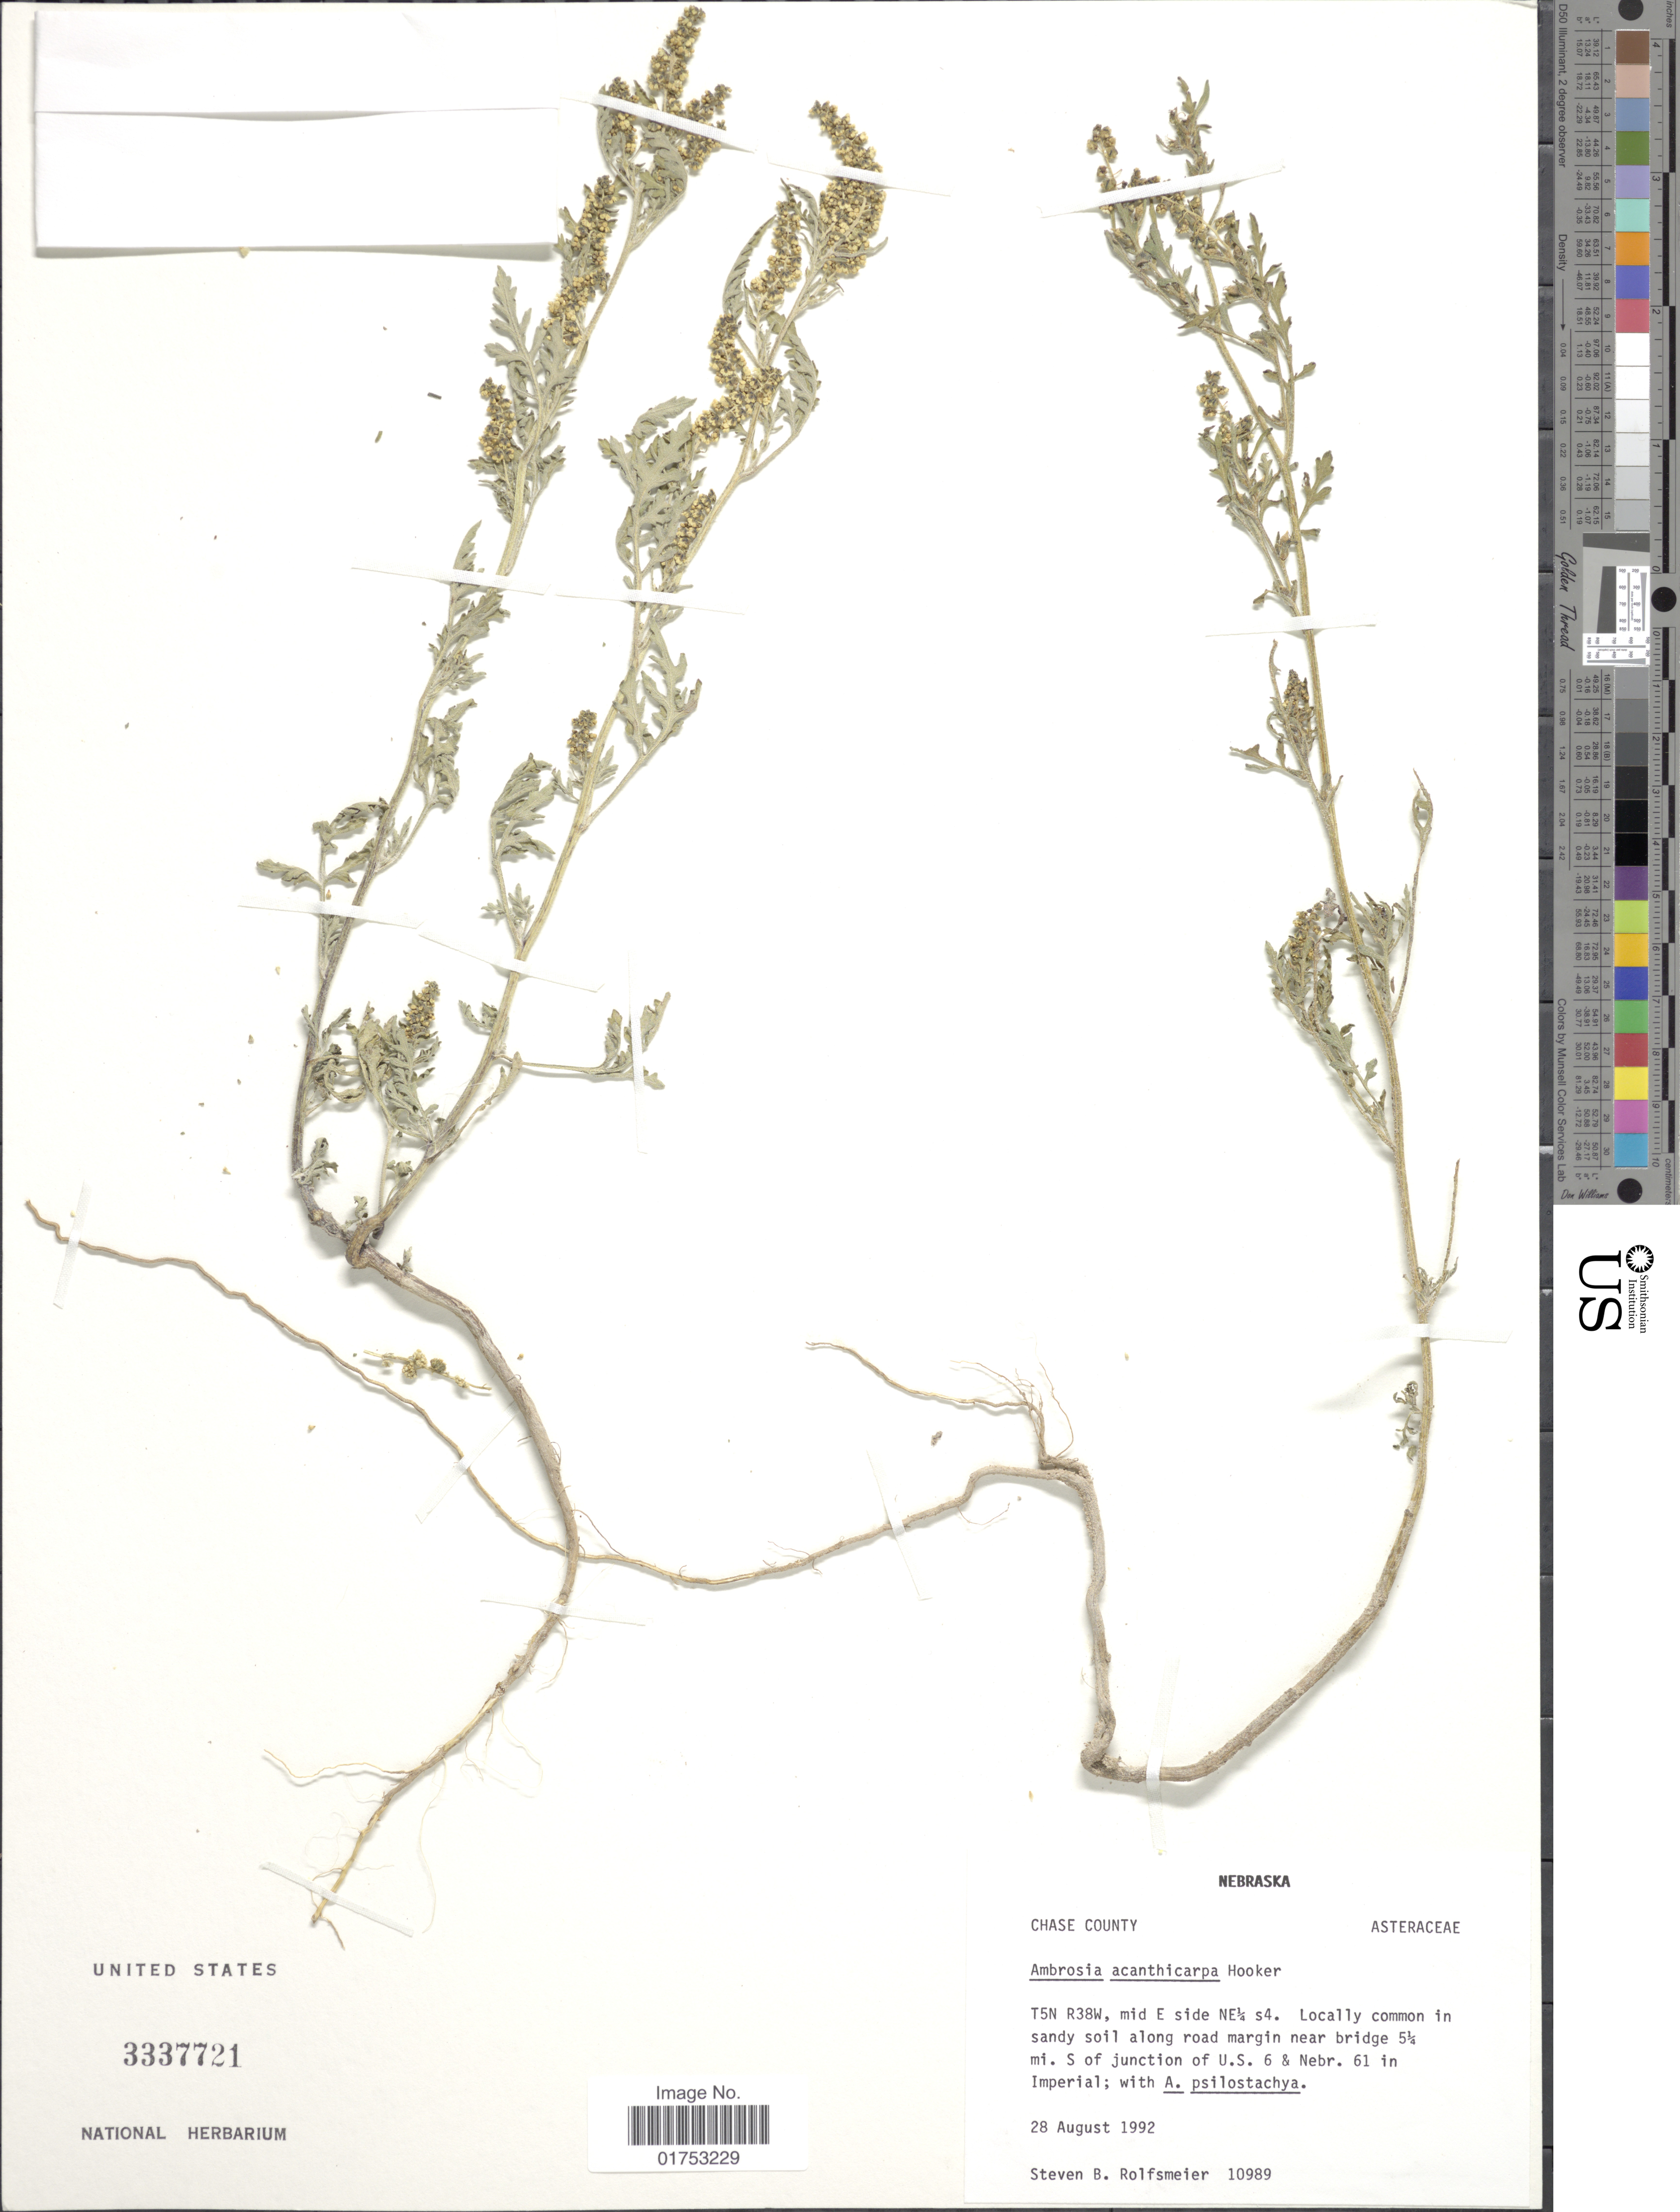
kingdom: Plantae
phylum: Tracheophyta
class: Magnoliopsida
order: Asterales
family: Asteraceae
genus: Ambrosia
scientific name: Ambrosia acanthicarpa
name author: Hook.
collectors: S. Rolfsmeier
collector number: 10989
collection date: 1992-08-28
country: United States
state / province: Nebraska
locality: Chase County, T5N, R38W, mid E side NE1/4 s4, along road margin near bridge 5 1/4 mi S of junction of U.S. 6 & Nebr. 61 in Imperial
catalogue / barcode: US 3337721